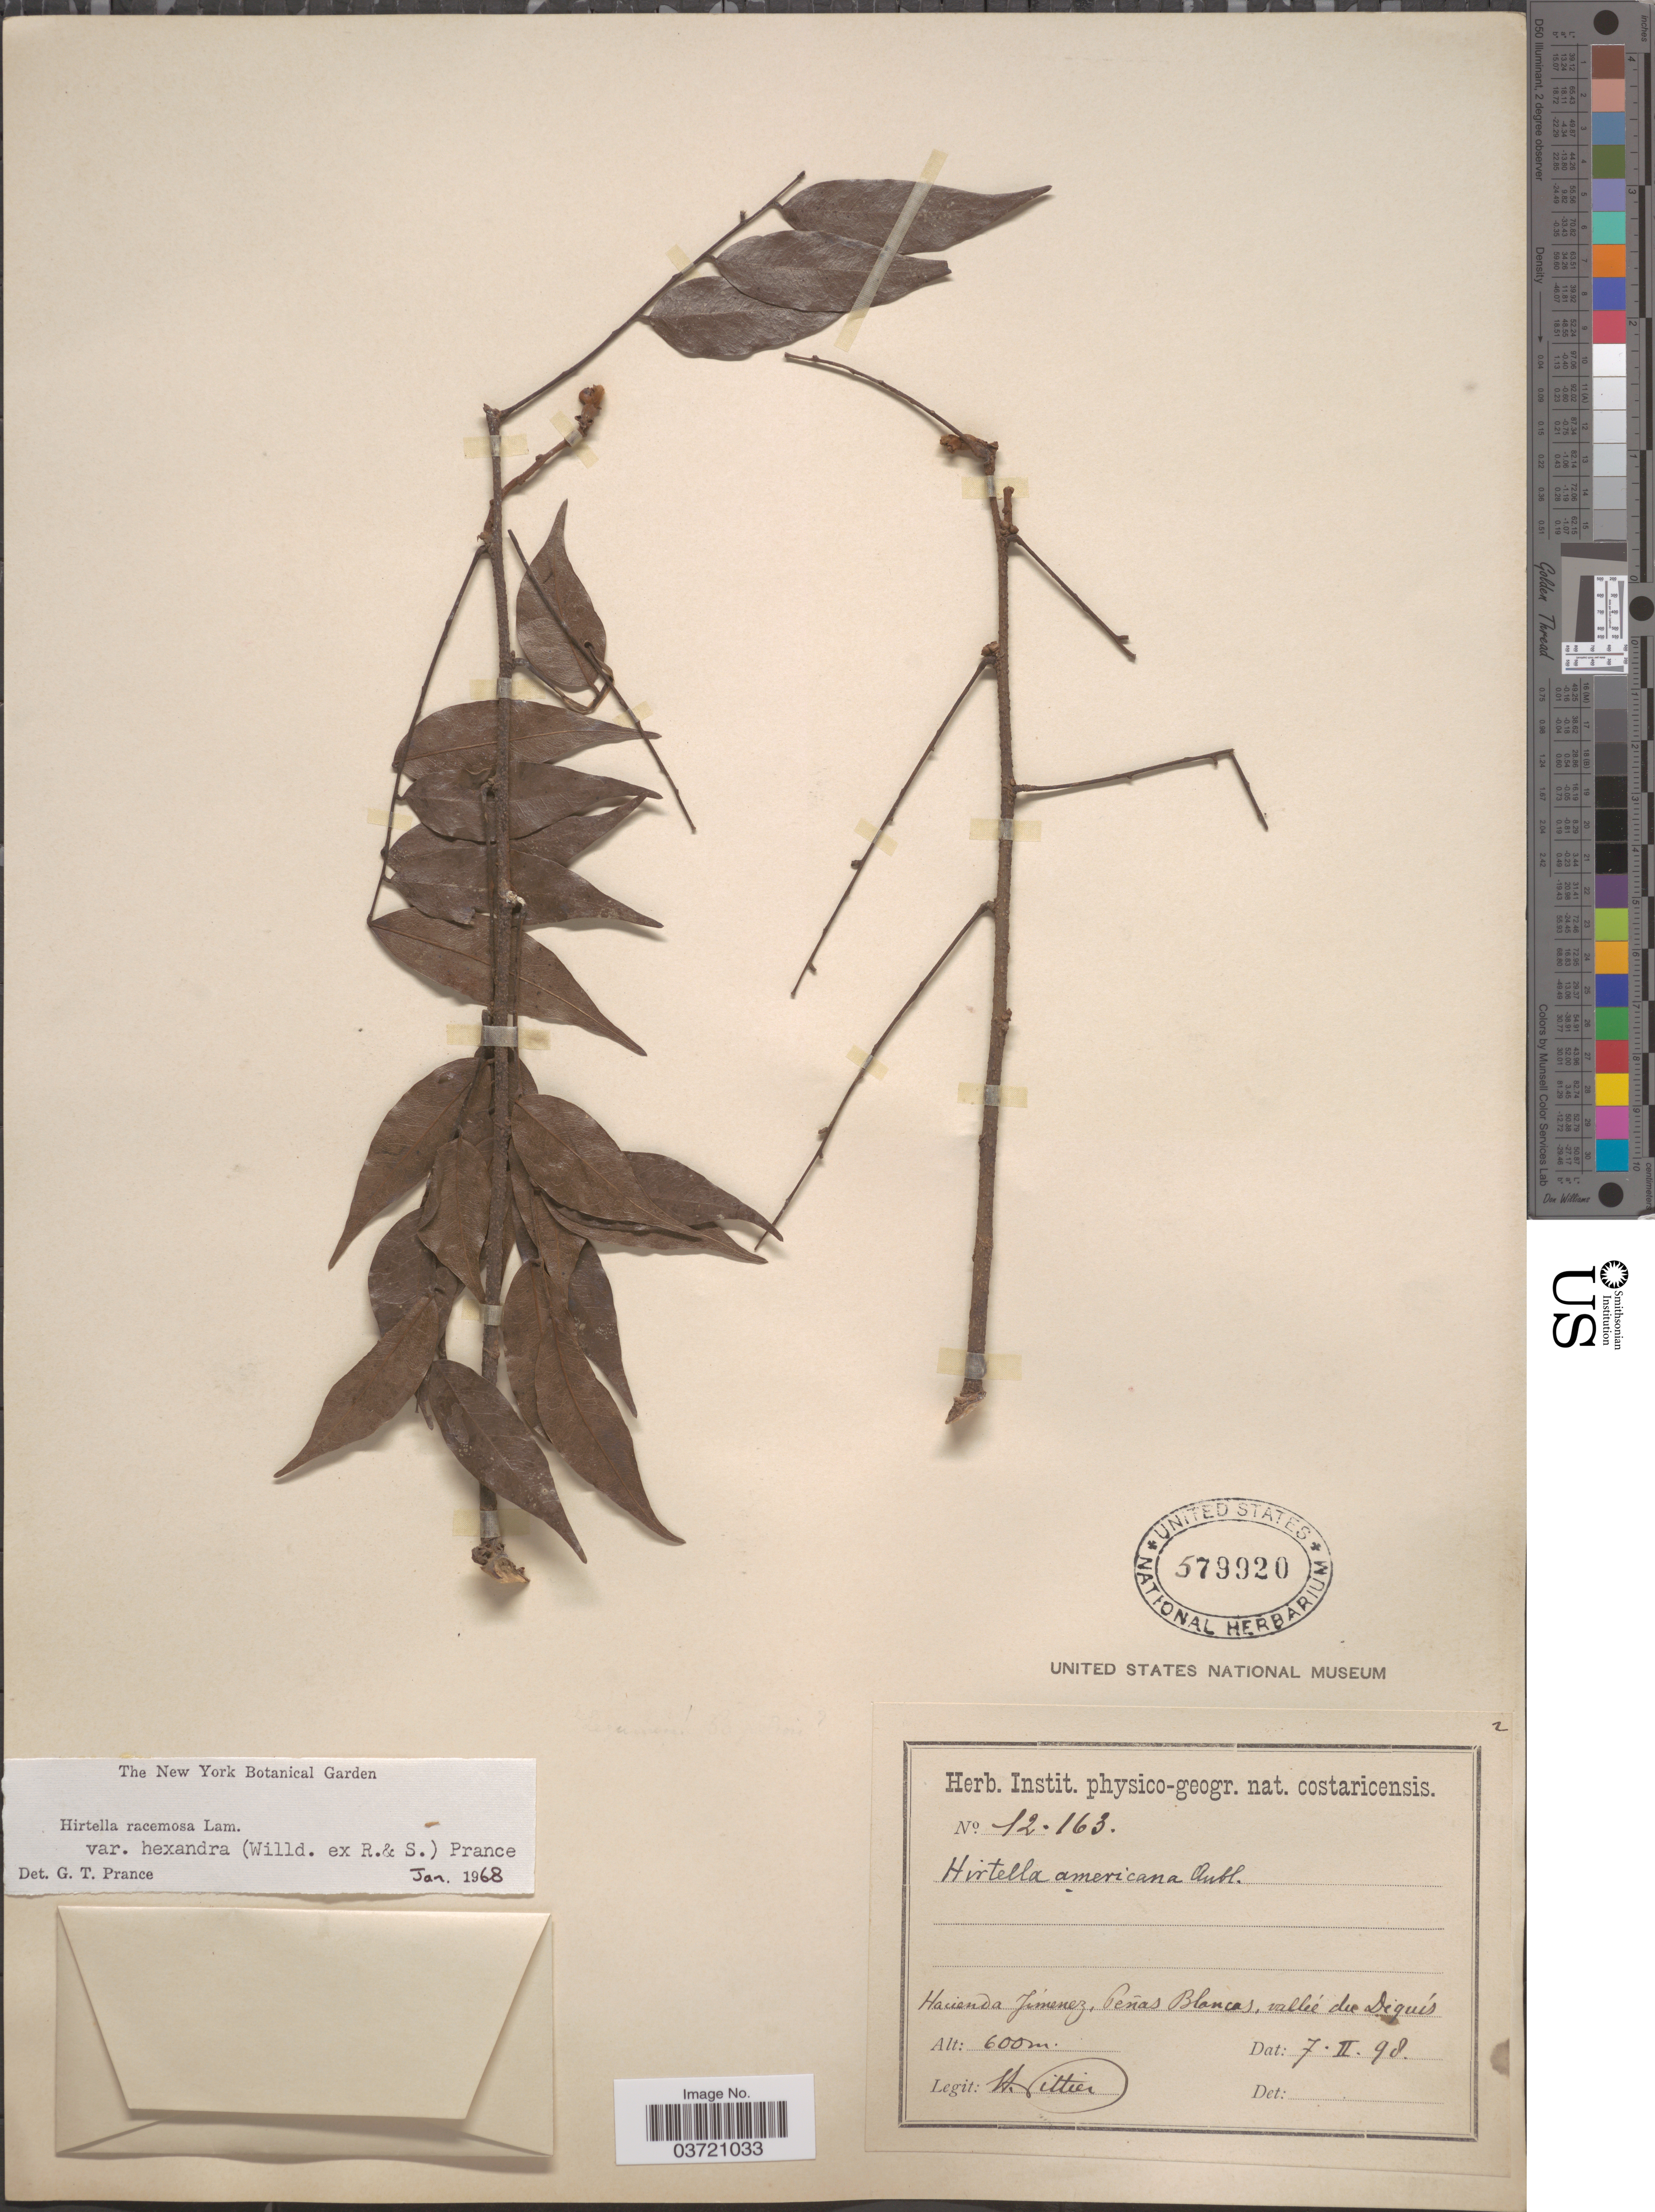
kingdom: Plantae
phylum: Tracheophyta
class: Magnoliopsida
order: Malpighiales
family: Chrysobalanaceae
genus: Hirtella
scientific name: Hirtella racemosa var. hexandra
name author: (Willd. ex Roem. & Schult.) Prance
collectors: H. F. Pittier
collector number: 12163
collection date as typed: Transcribed d/m/y: 7/2/98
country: Costa Rica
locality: Hacienda Jimenez, Peñas Blancas, vallée du Diquís.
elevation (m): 600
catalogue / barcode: US 579920